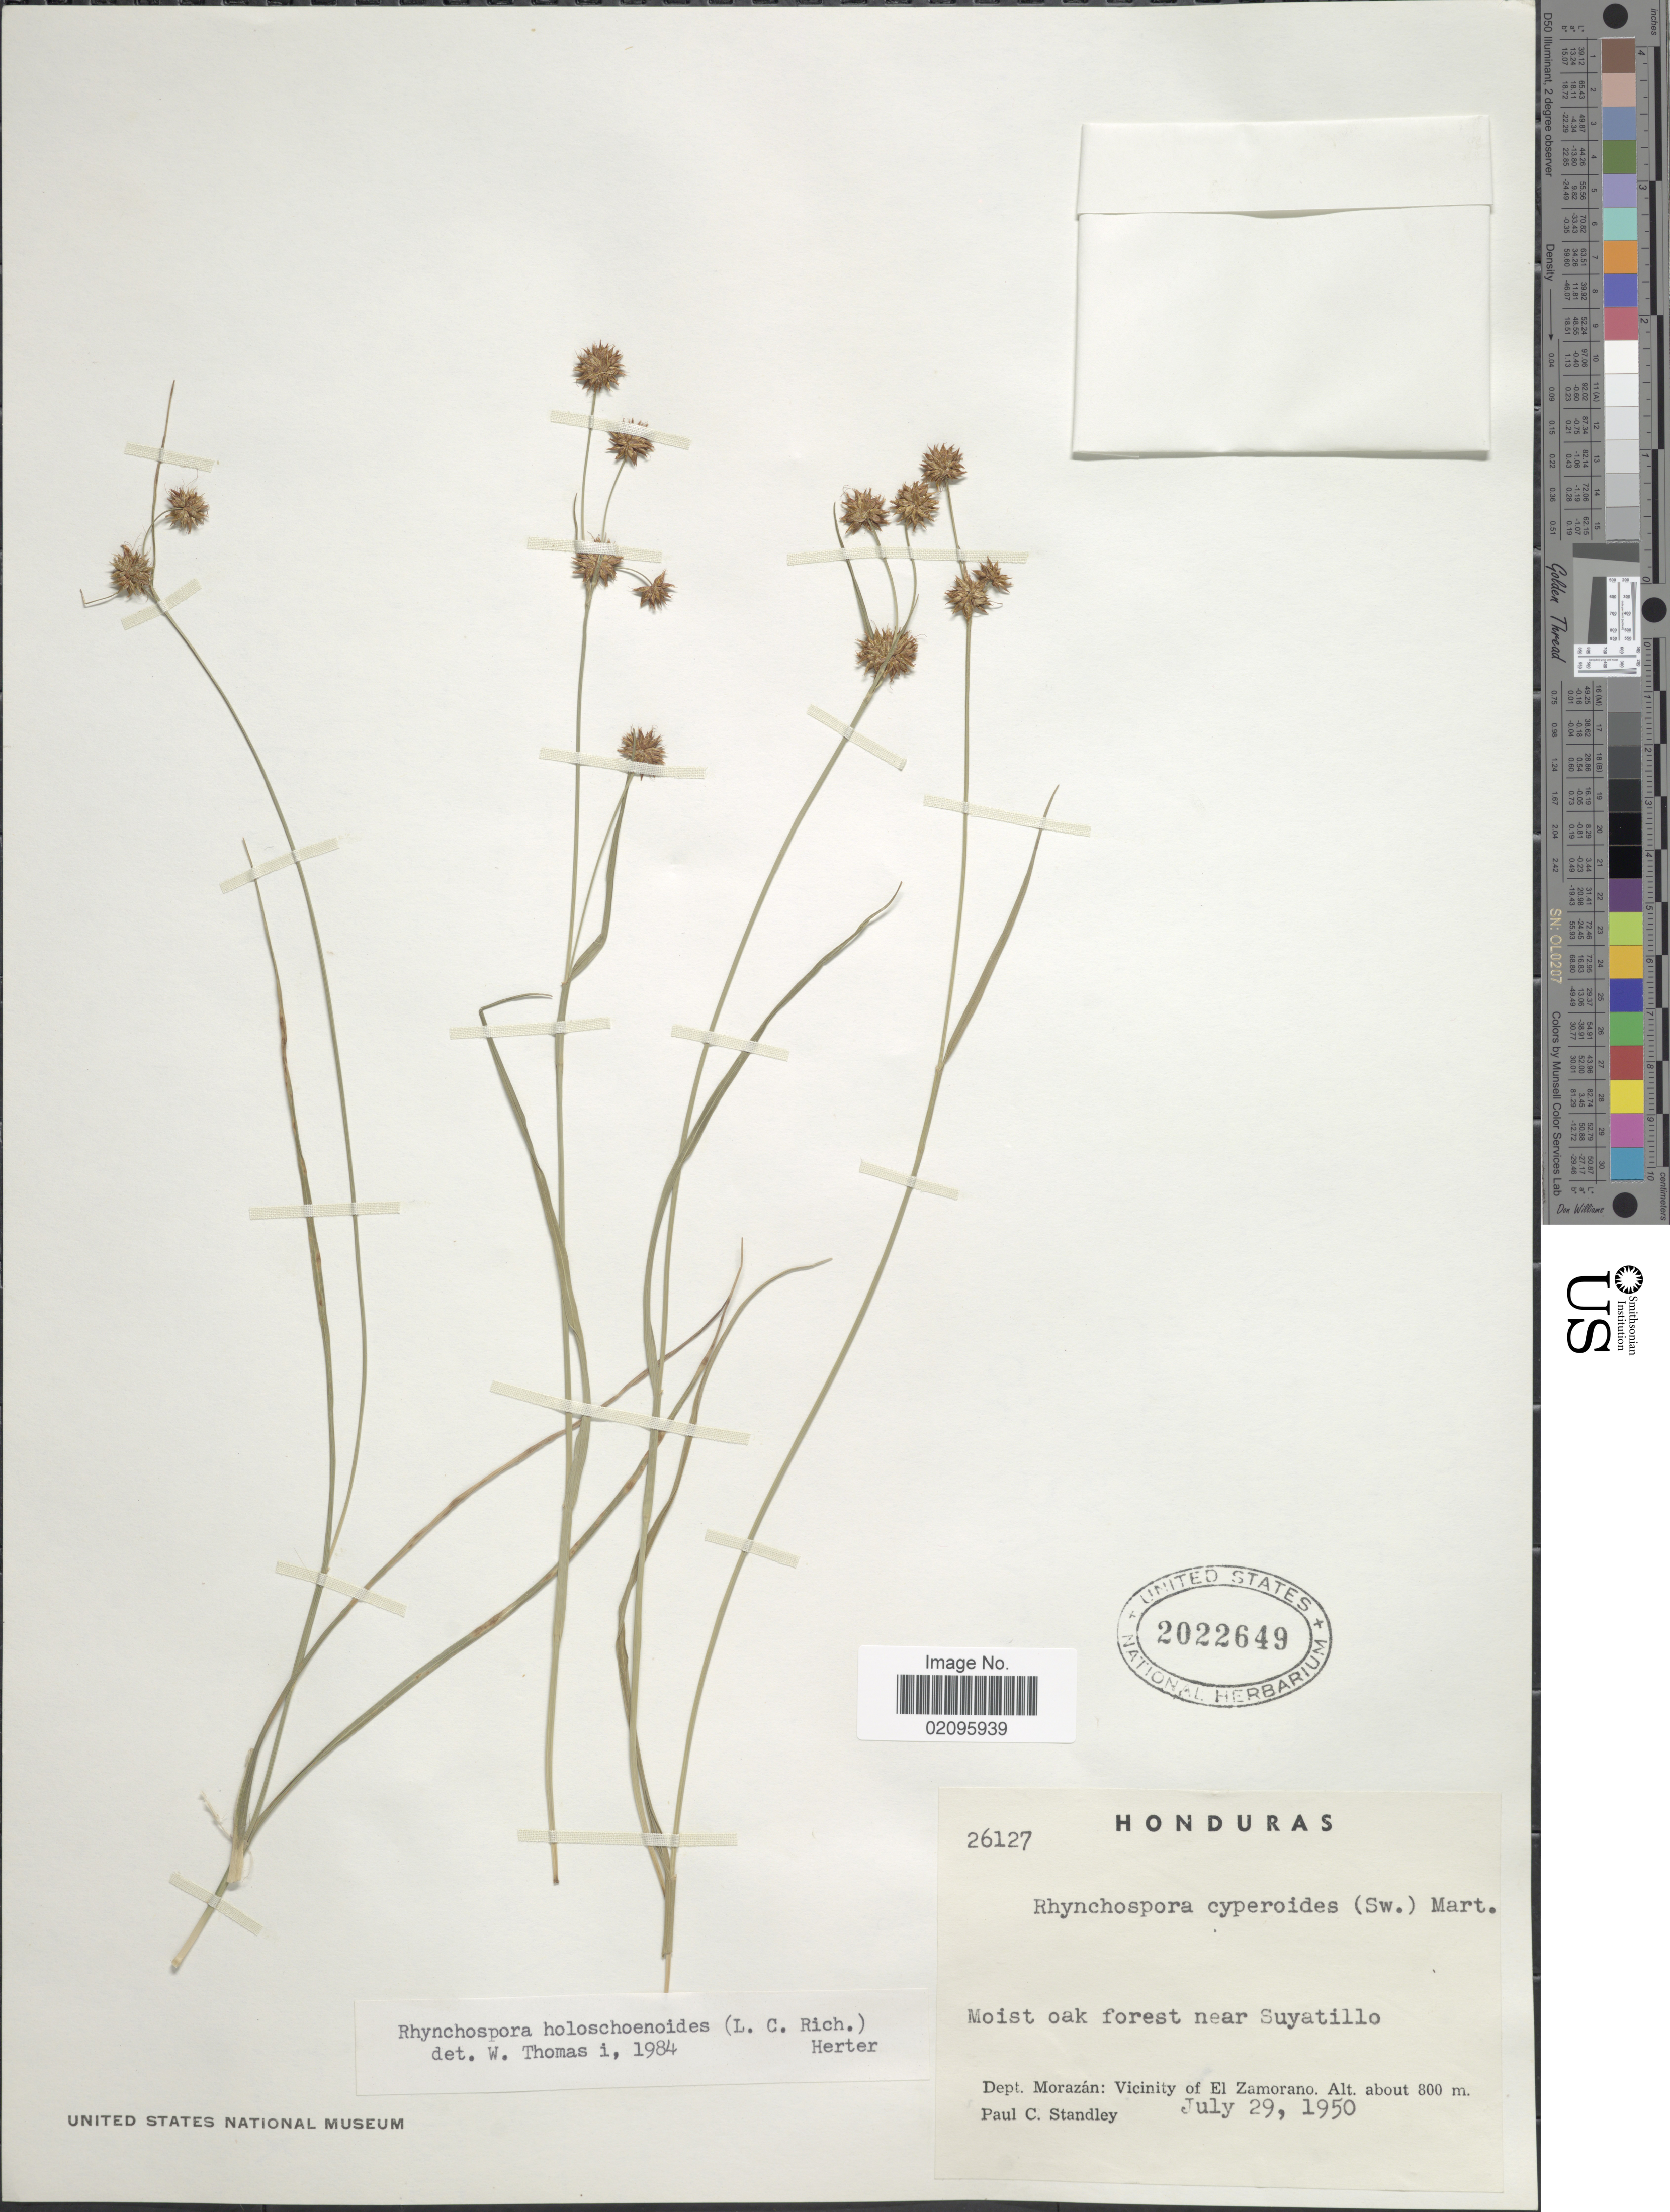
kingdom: Plantae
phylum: Tracheophyta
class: Liliopsida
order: Poales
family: Cyperaceae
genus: Rhynchospora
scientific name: Rhynchospora holoschoenoides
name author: (Rich.) Herter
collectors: P. C. Standley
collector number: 26127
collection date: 1950-07-29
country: Honduras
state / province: Fco. Morazán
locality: Moist oak forest near Suyatillo, Dept. Morazan: Vicinity of El Zamorano.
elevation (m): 800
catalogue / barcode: US 2022649